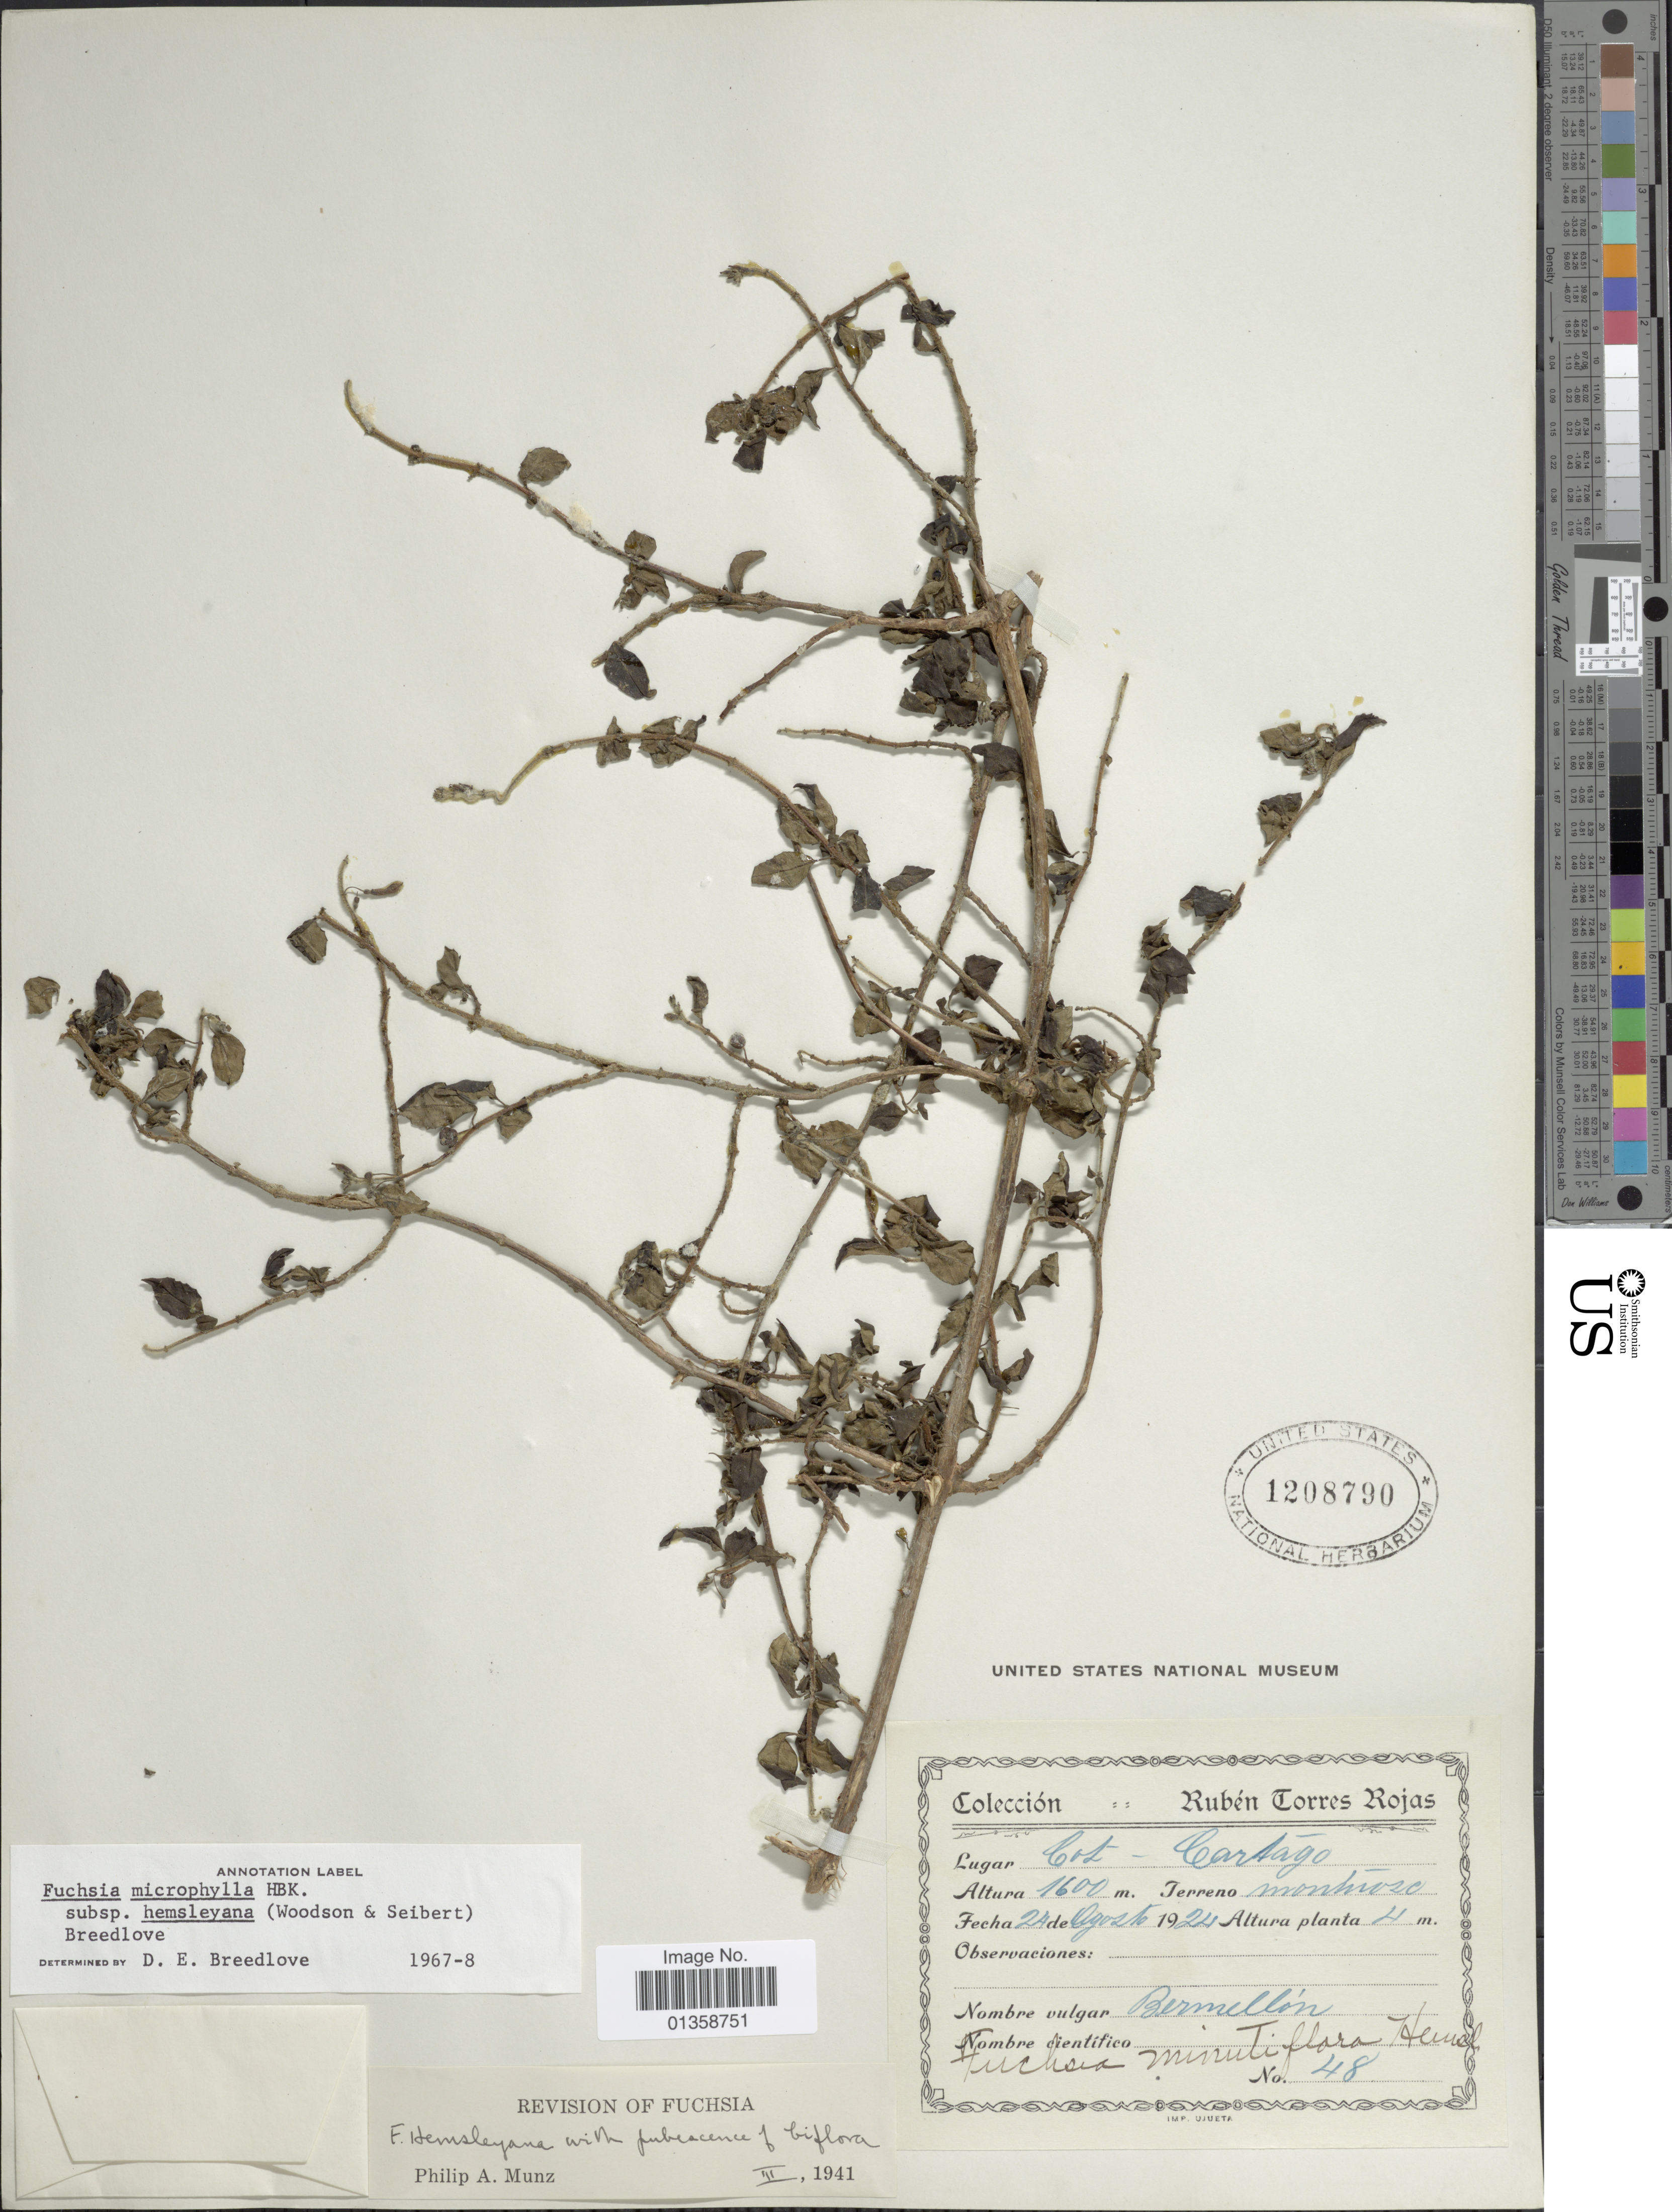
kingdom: Plantae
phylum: Tracheophyta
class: Magnoliopsida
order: Myrtales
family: Onagraceae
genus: Fuchsia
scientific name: Fuchsia microphylla subsp. hemsleyana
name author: (Woodson & Seibert) Breedlove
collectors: R. Torres Rojas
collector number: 48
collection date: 1924-08-24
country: Costa Rica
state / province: Cartago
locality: Cot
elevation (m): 1600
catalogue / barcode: US 1208790